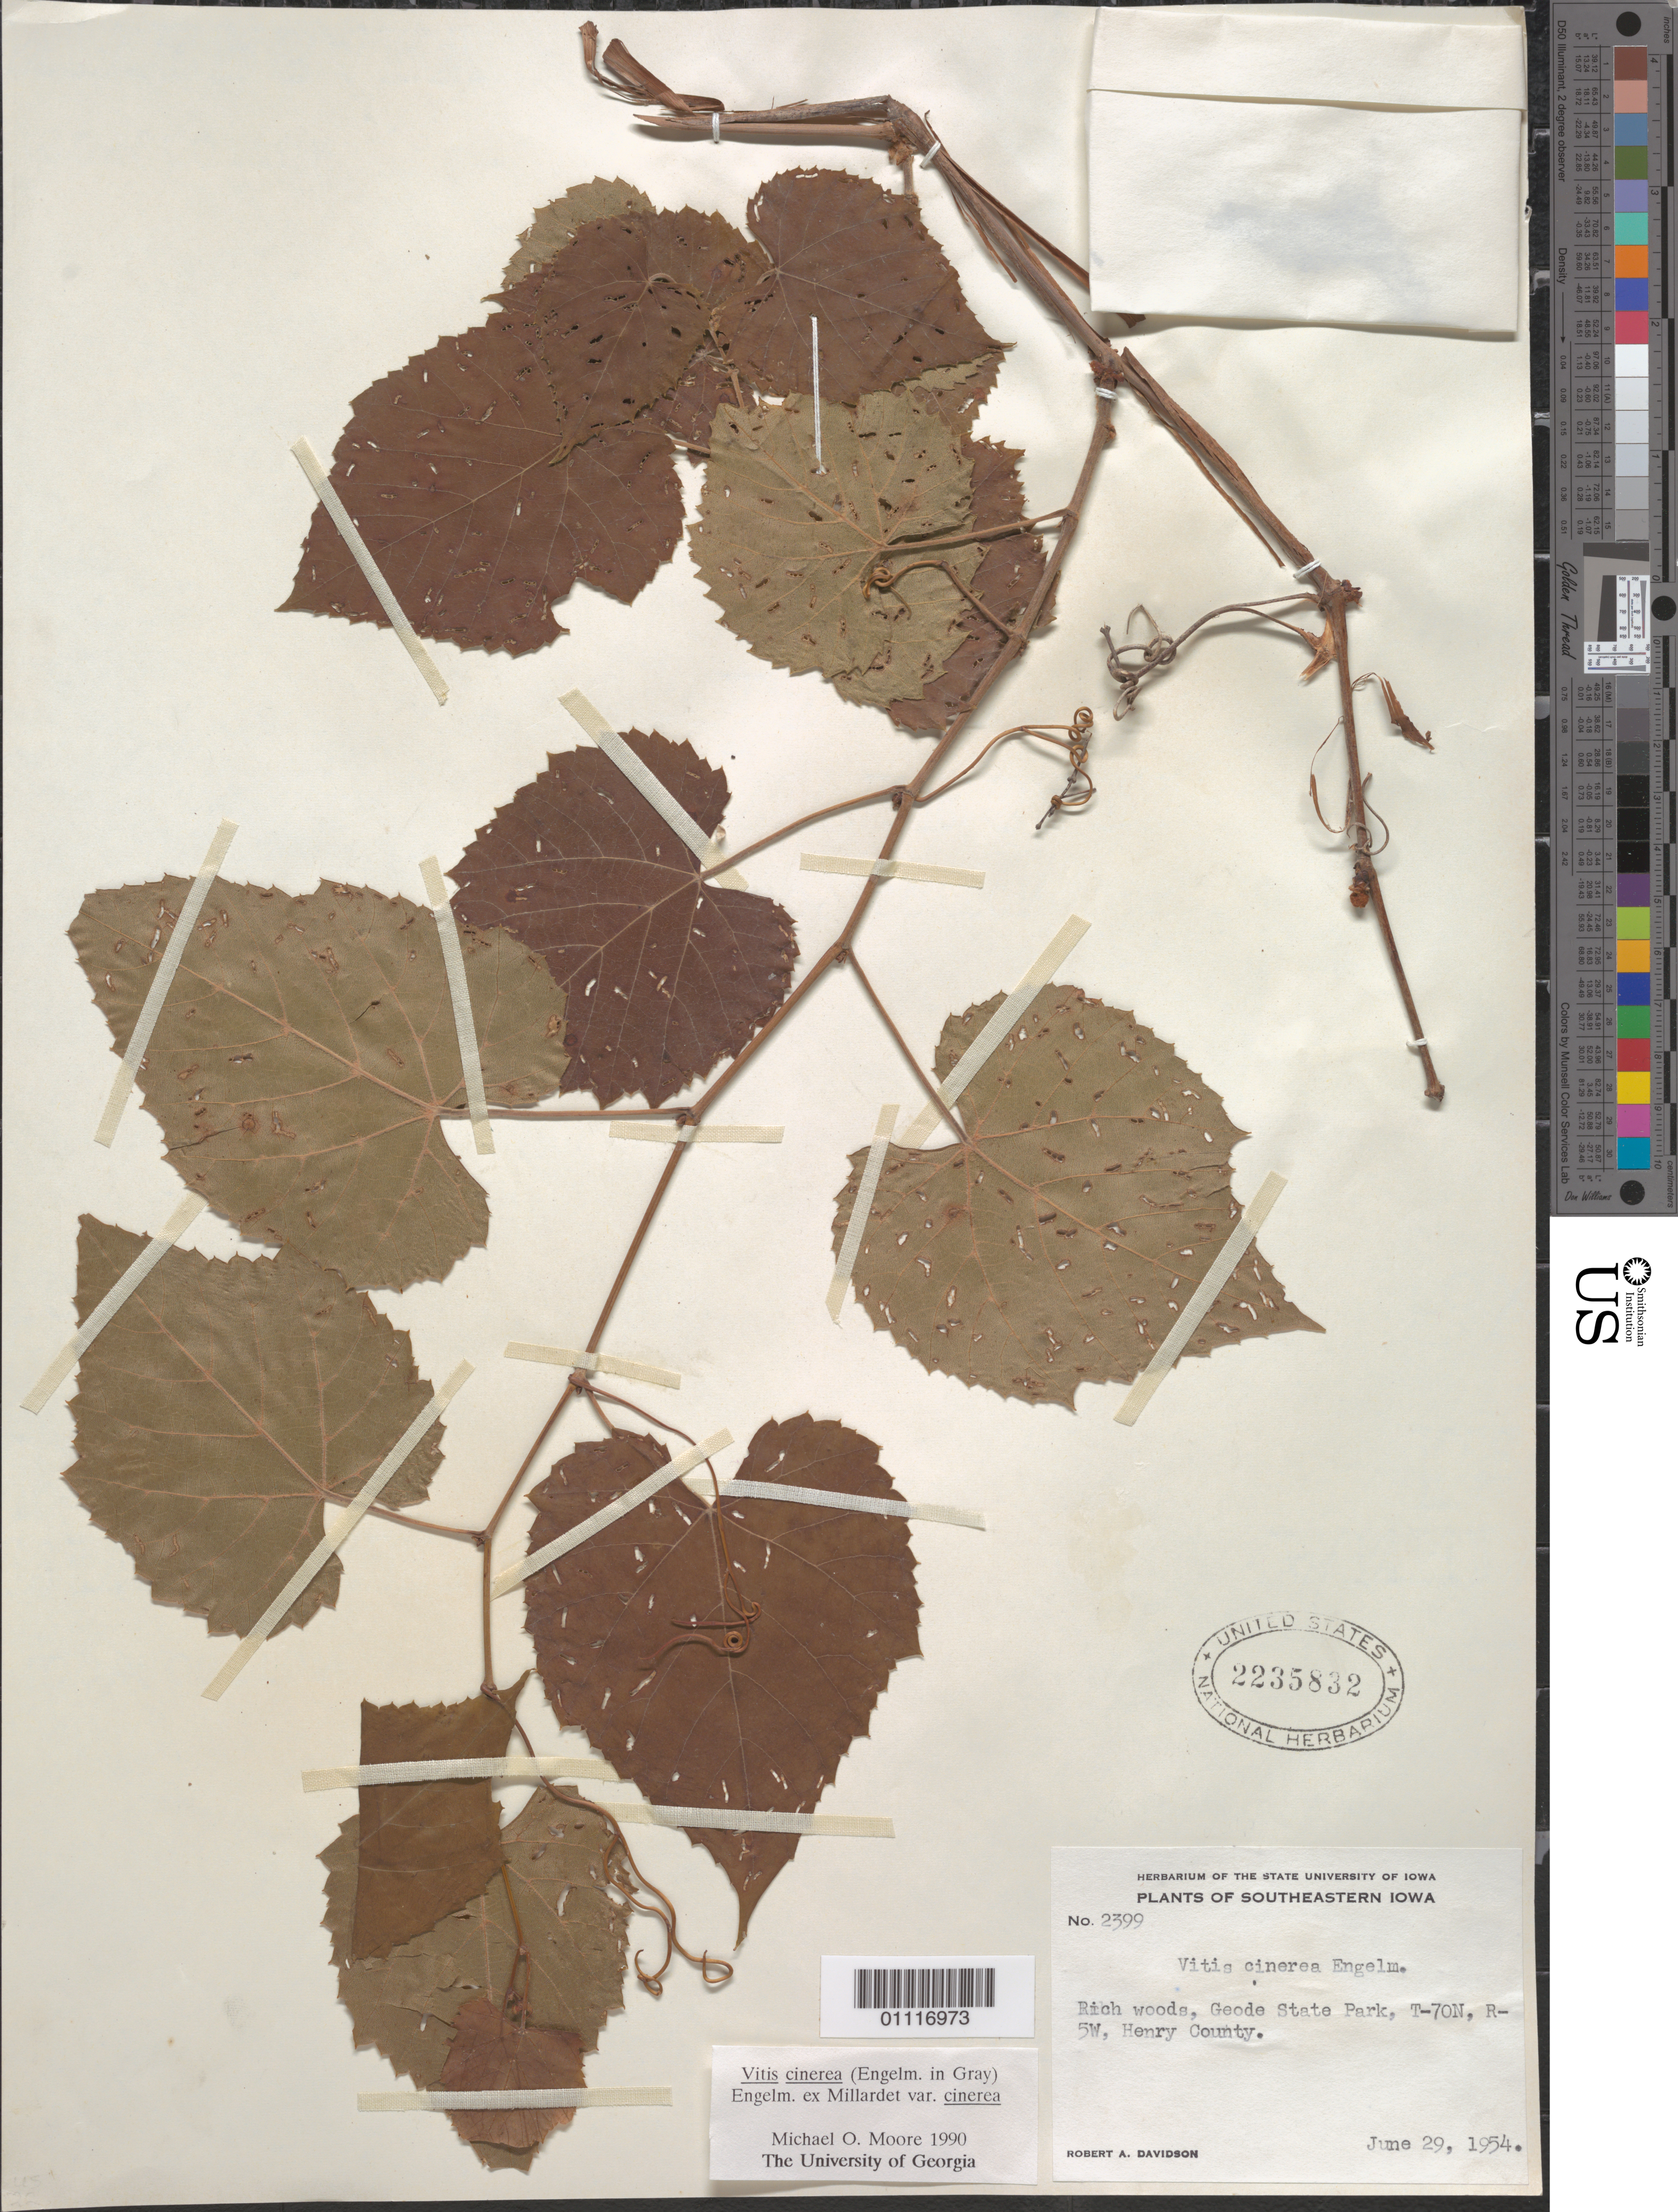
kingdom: Plantae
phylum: Tracheophyta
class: Magnoliopsida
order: Vitales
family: Vitaceae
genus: Vitis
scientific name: Vitis cinerea var. cinerea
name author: (Engelm.) Engelm. ex Millardet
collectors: R. A. Davidson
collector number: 2399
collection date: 1954-06-29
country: United States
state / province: Iowa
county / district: Henry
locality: Rich woods, Geode State Park, T-70N, R-5w, Southeastern Iowa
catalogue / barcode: US 2235832